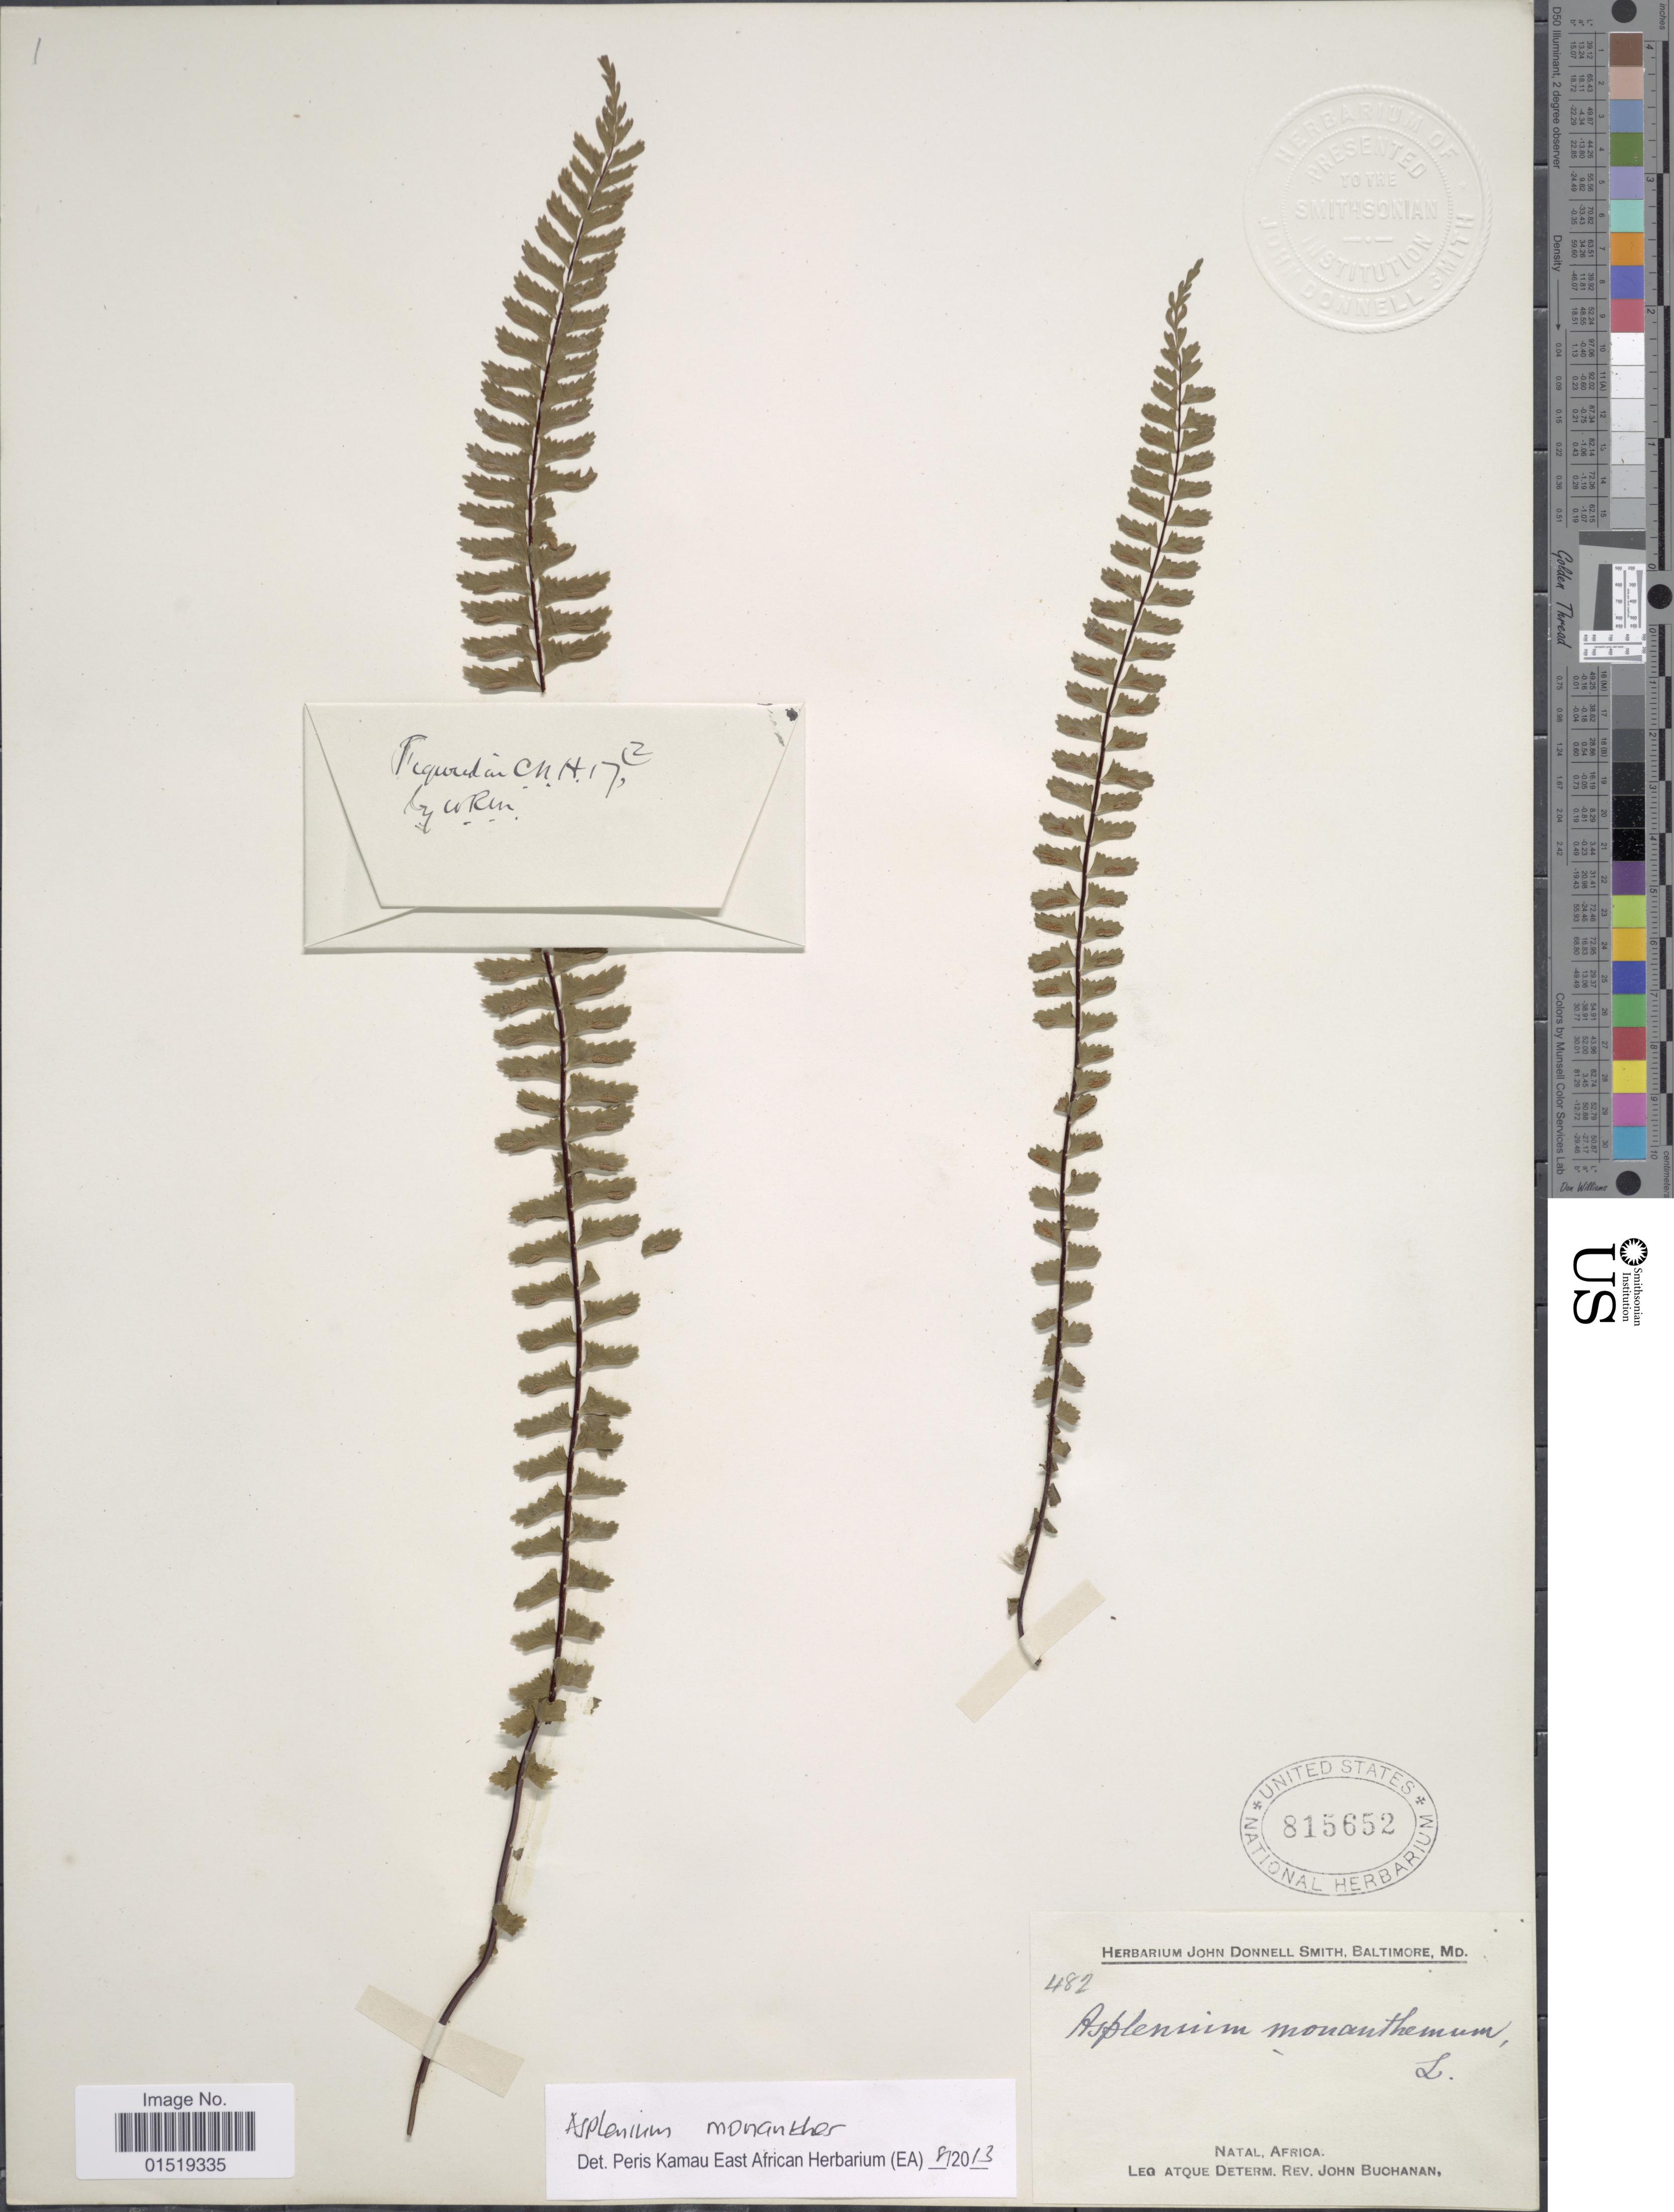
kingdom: Plantae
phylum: Tracheophyta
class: Polypodiopsida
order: Polypodiales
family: Aspleniaceae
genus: Asplenium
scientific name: Asplenium monanthes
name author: L.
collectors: J. Buchanan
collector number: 482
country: South Africa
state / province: KwaZulu-Natal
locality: Natal.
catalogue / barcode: US 815652